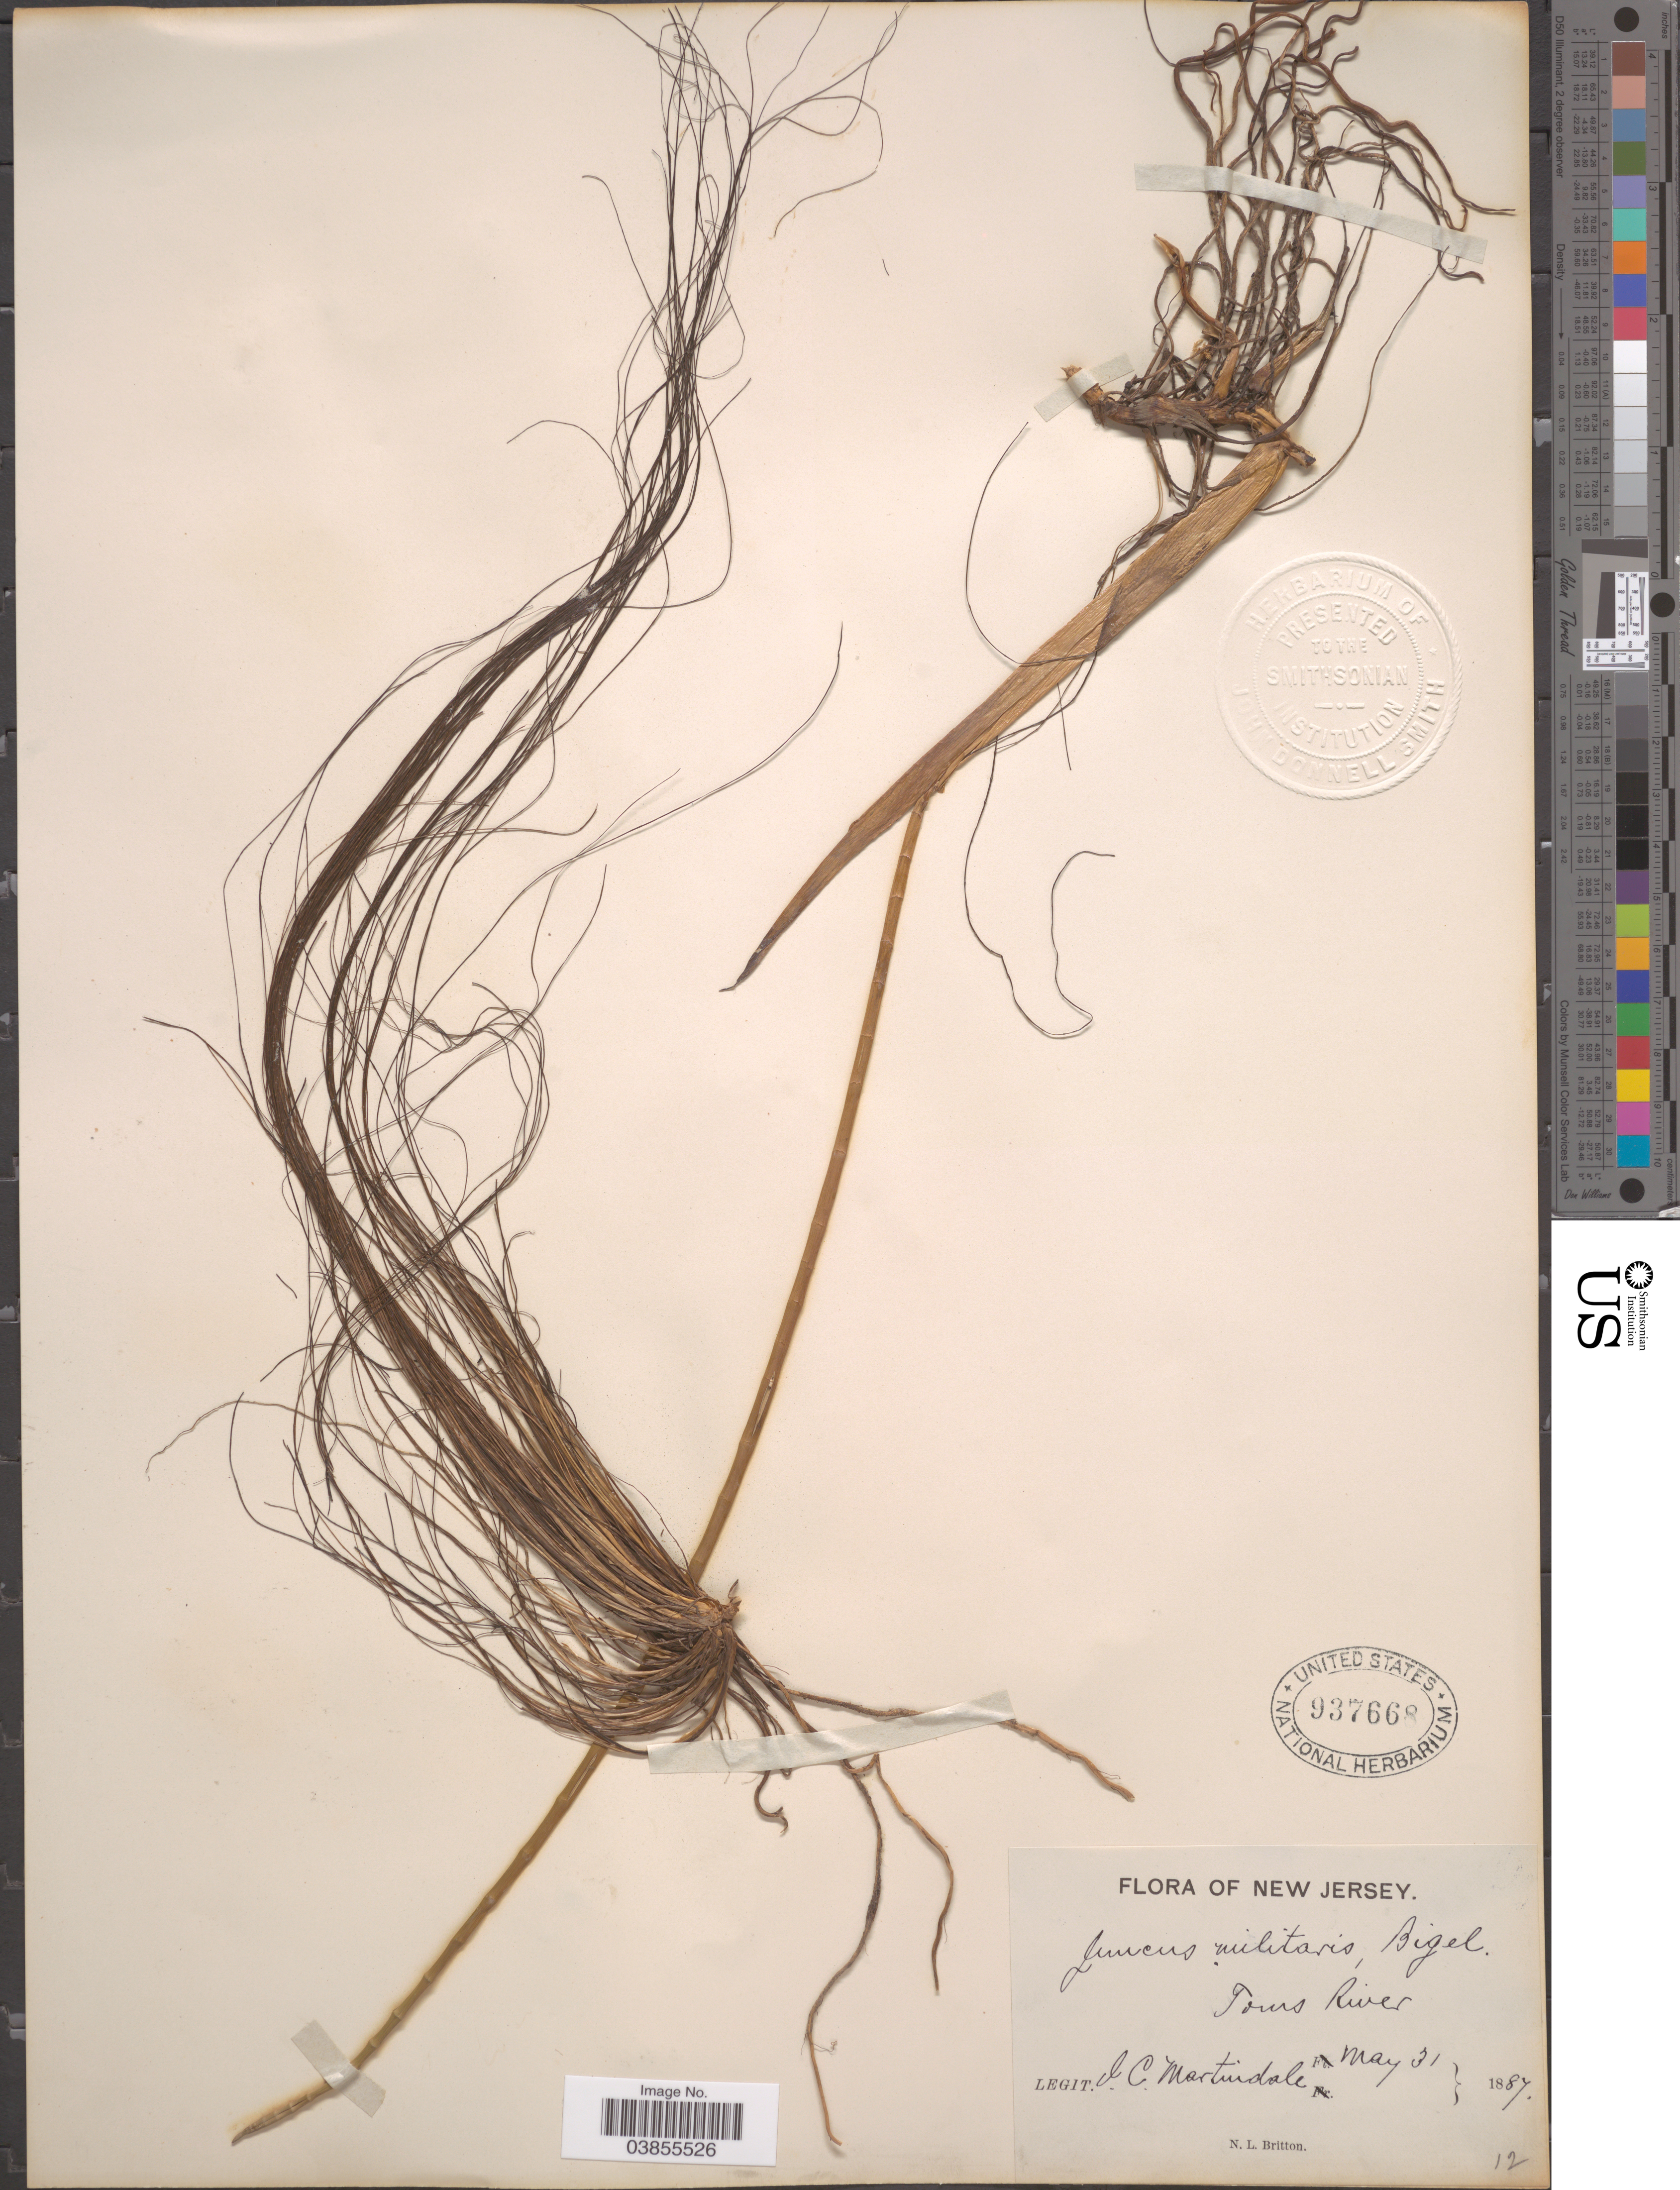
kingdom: Plantae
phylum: Tracheophyta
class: Liliopsida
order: Poales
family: Juncaceae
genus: Juncus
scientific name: Juncus militaris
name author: Bigelow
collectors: I. C. Martindale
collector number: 12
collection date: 1887-05-31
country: United States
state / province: New Jersey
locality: Toms River.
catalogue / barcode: US 937668